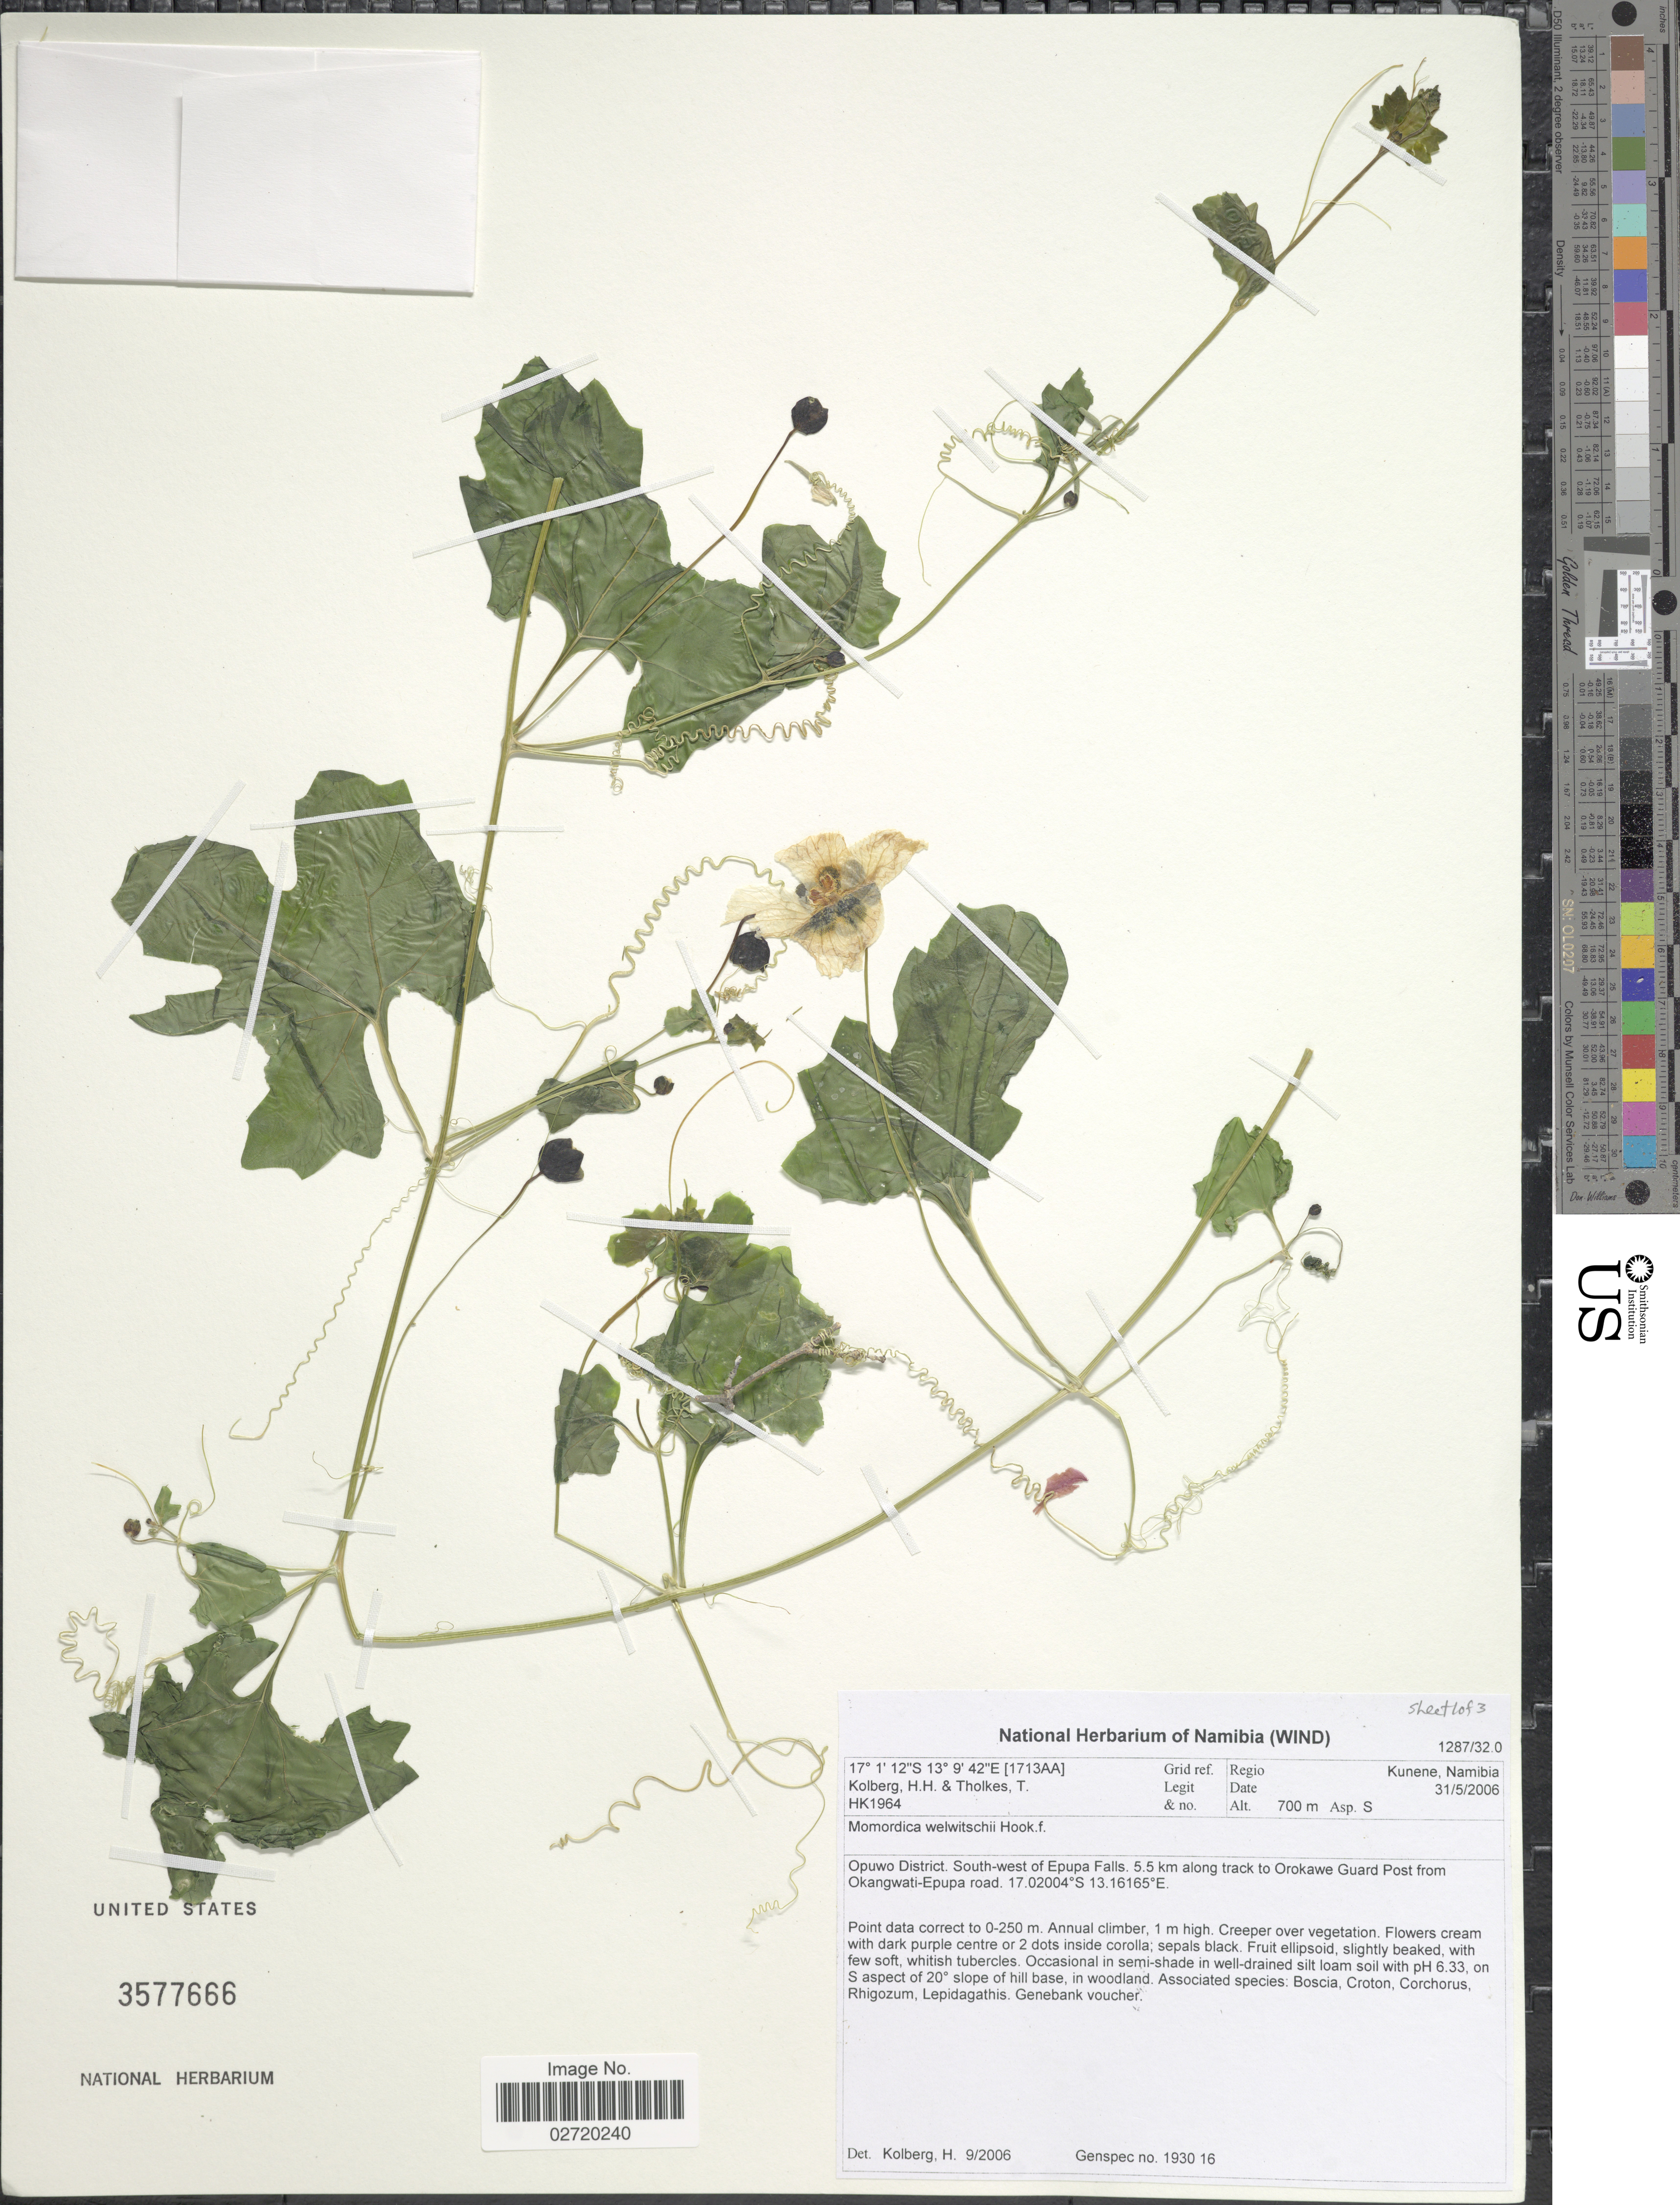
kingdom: Plantae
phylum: Tracheophyta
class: Magnoliopsida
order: Cucurbitales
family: Cucurbitaceae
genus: Momordica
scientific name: Momordica welwitschii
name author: Hook. f.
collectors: H. H. Kolberg & T. Tholkes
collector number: HK1964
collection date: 2006-05-31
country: Namibia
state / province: Kunene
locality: Regio Kunene, Namibia, Grid. ref. [1713AA], Opuwo District, South-west of Epupa Falls, 5.5 km along track to Orokawe Guard Post from Okangwati-Epupa road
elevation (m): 700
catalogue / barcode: US 3577666